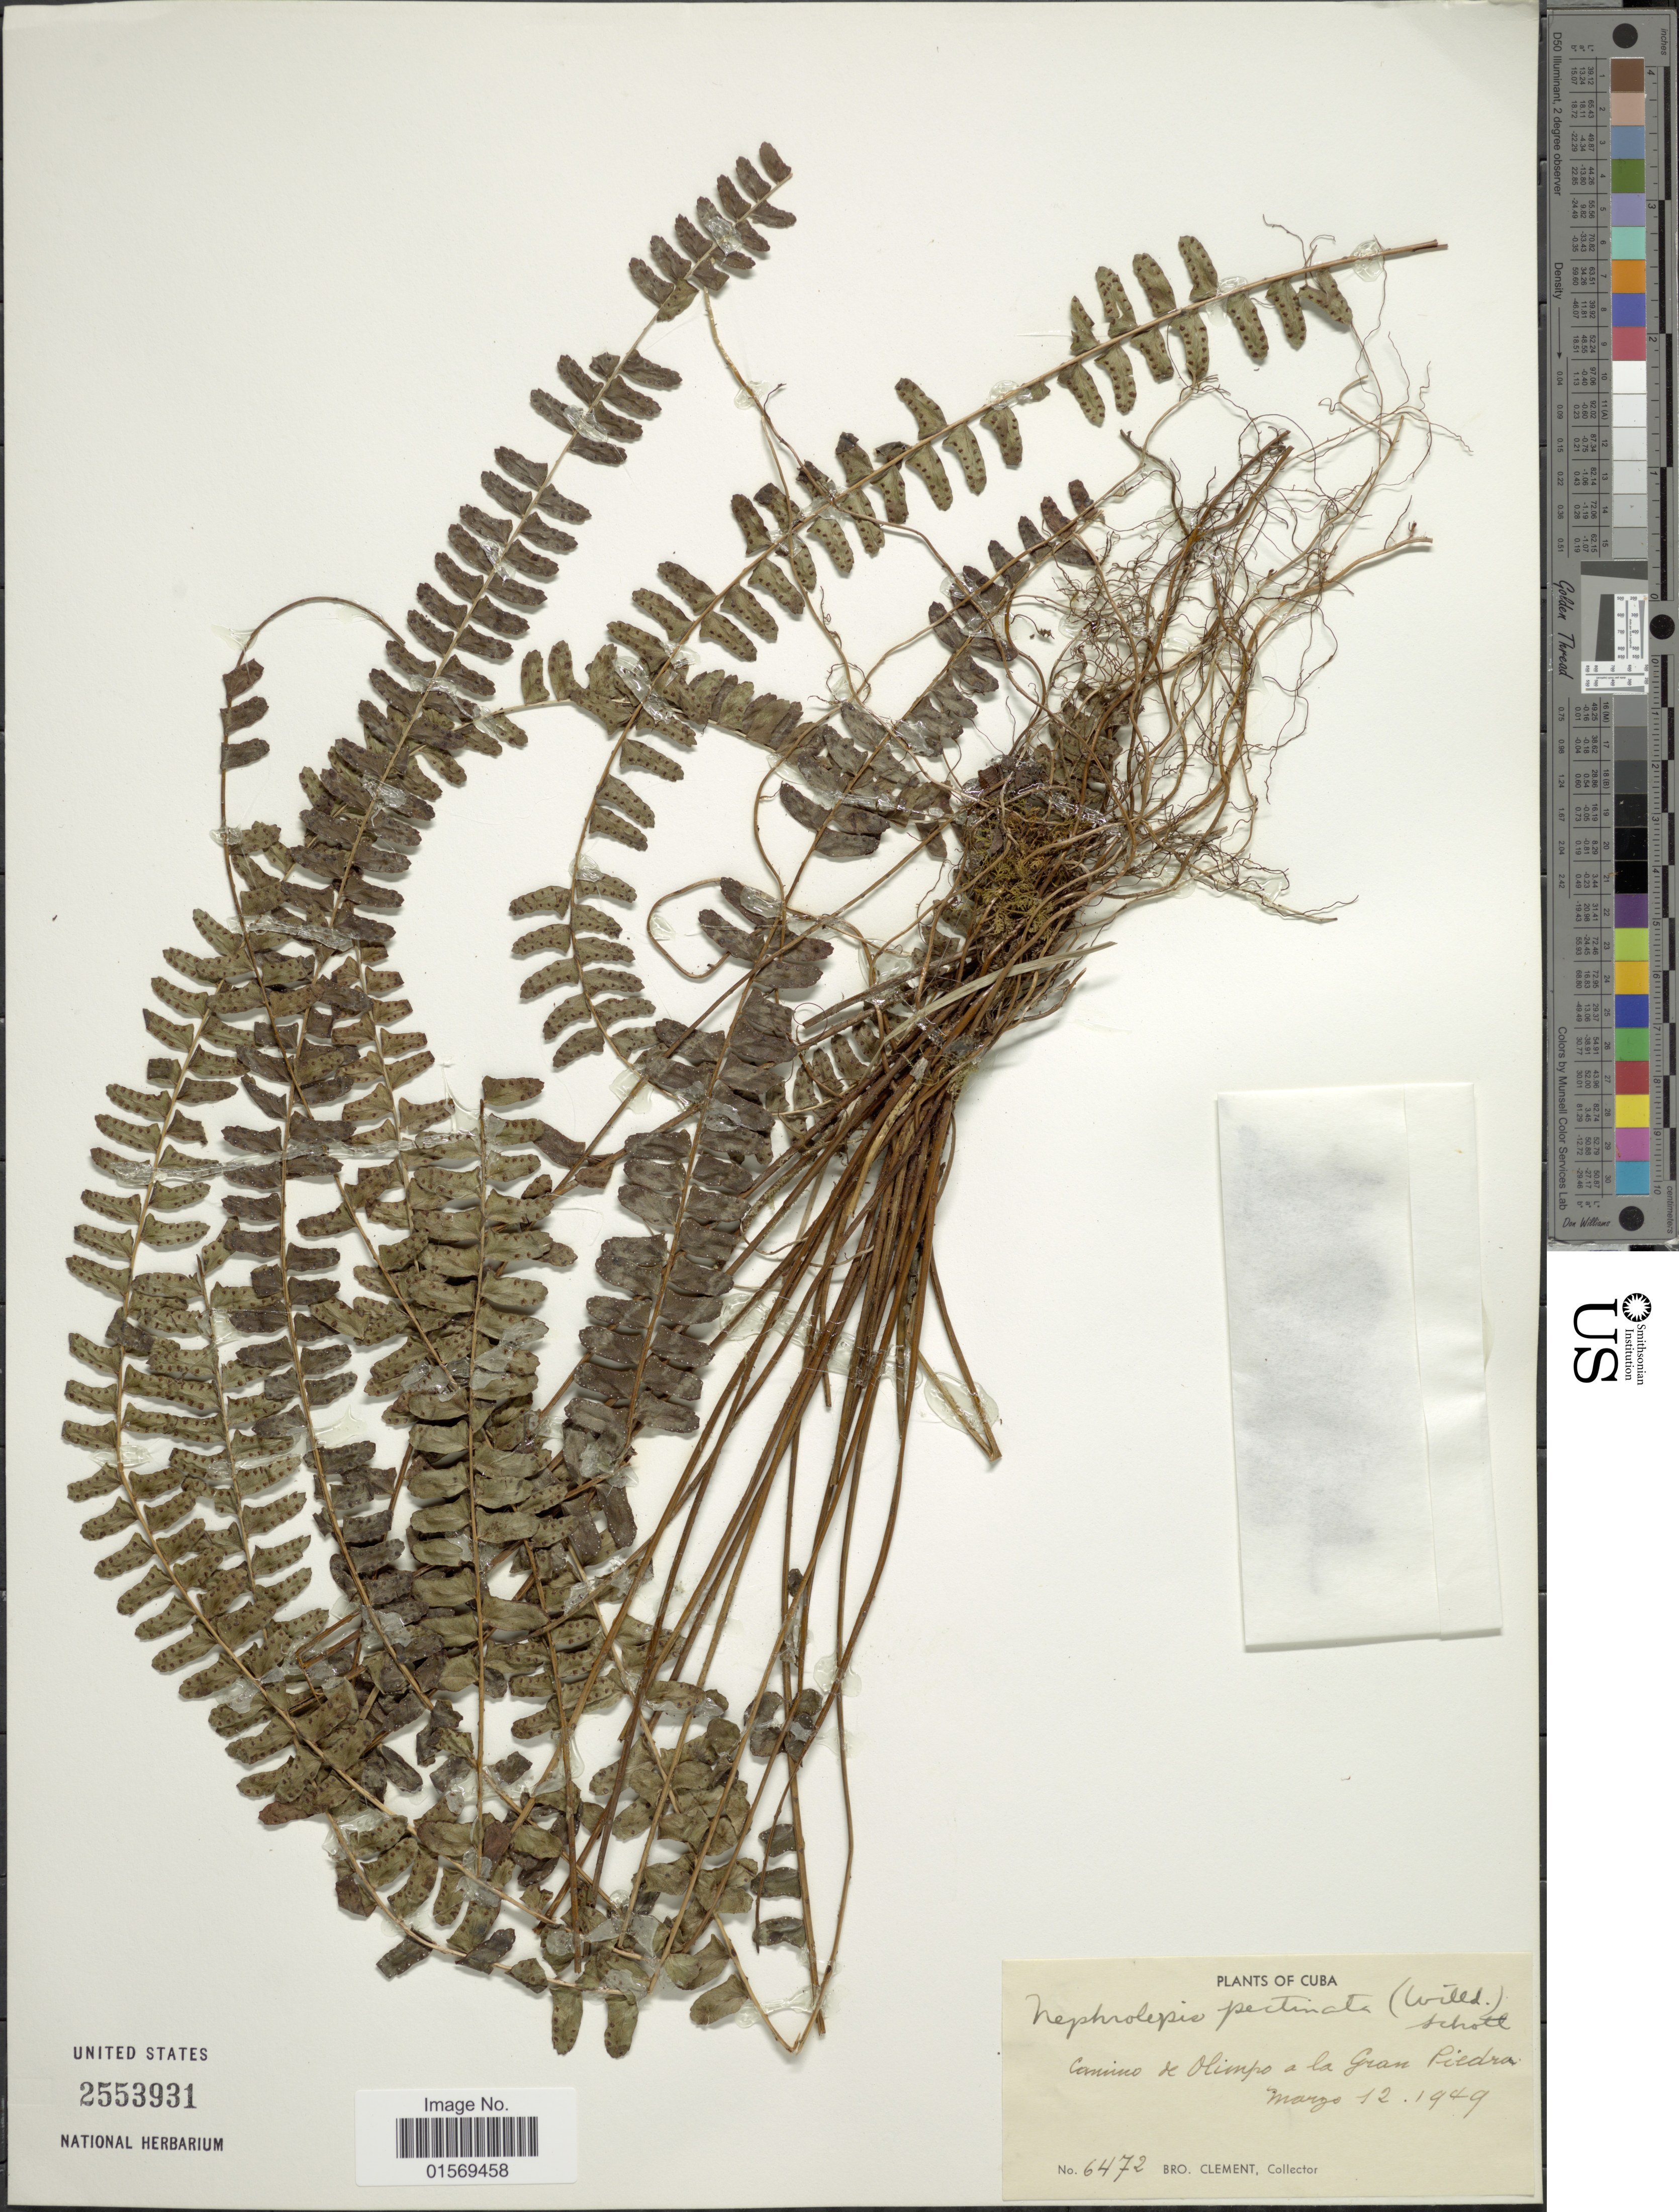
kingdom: Plantae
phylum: Tracheophyta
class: Polypodiopsida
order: Polypodiales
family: Nephrolepidaceae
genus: Nephrolepis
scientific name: Nephrolepis pectinata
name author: (Willd.) Schott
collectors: B. Clement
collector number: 6472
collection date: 1949-03-12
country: Cuba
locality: Cuba, Camino de Olimpo a la Gran Piedra.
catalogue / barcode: US 2553931